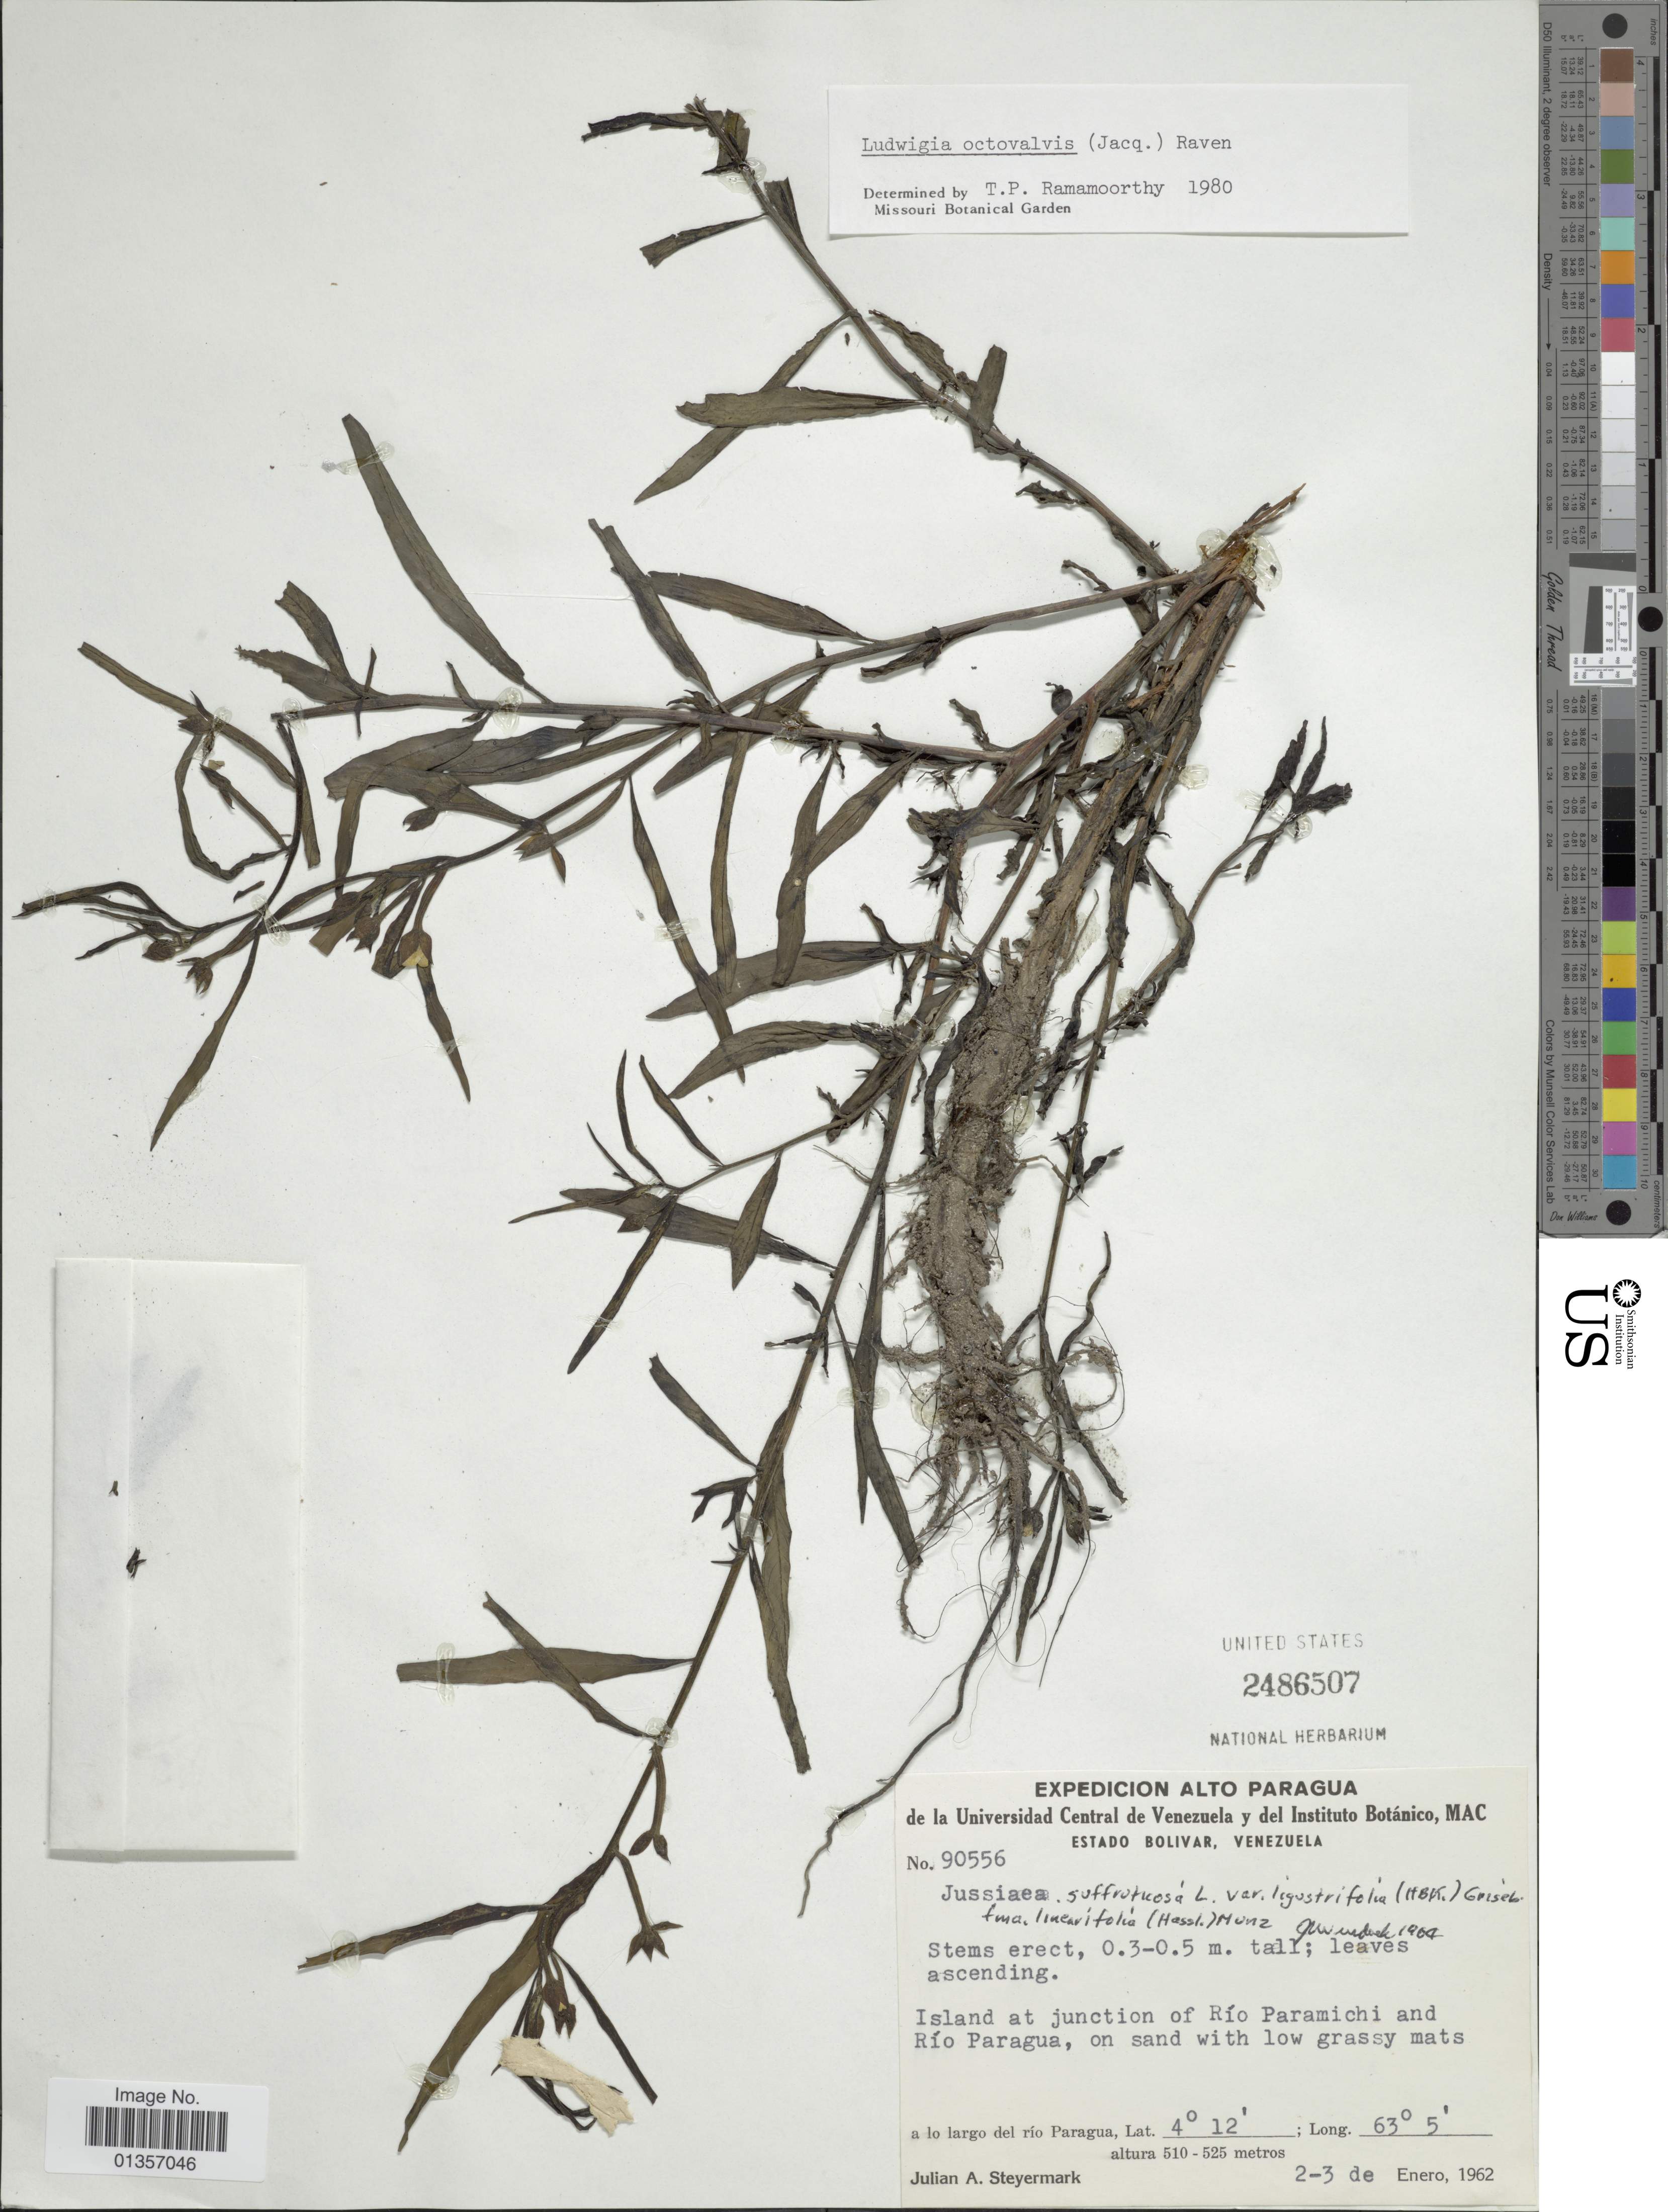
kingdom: Plantae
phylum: Tracheophyta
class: Magnoliopsida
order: Myrtales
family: Onagraceae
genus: Ludwigia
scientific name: Ludwigia octovalvis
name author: (Jacq.) P.H. Raven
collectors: J. Steyermark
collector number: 90556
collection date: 1962-01-02/1962-01-03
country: Venezuela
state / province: Bolivar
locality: Island at junction of Río Paramichi and Río Paragua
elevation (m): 510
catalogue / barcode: US 2486507